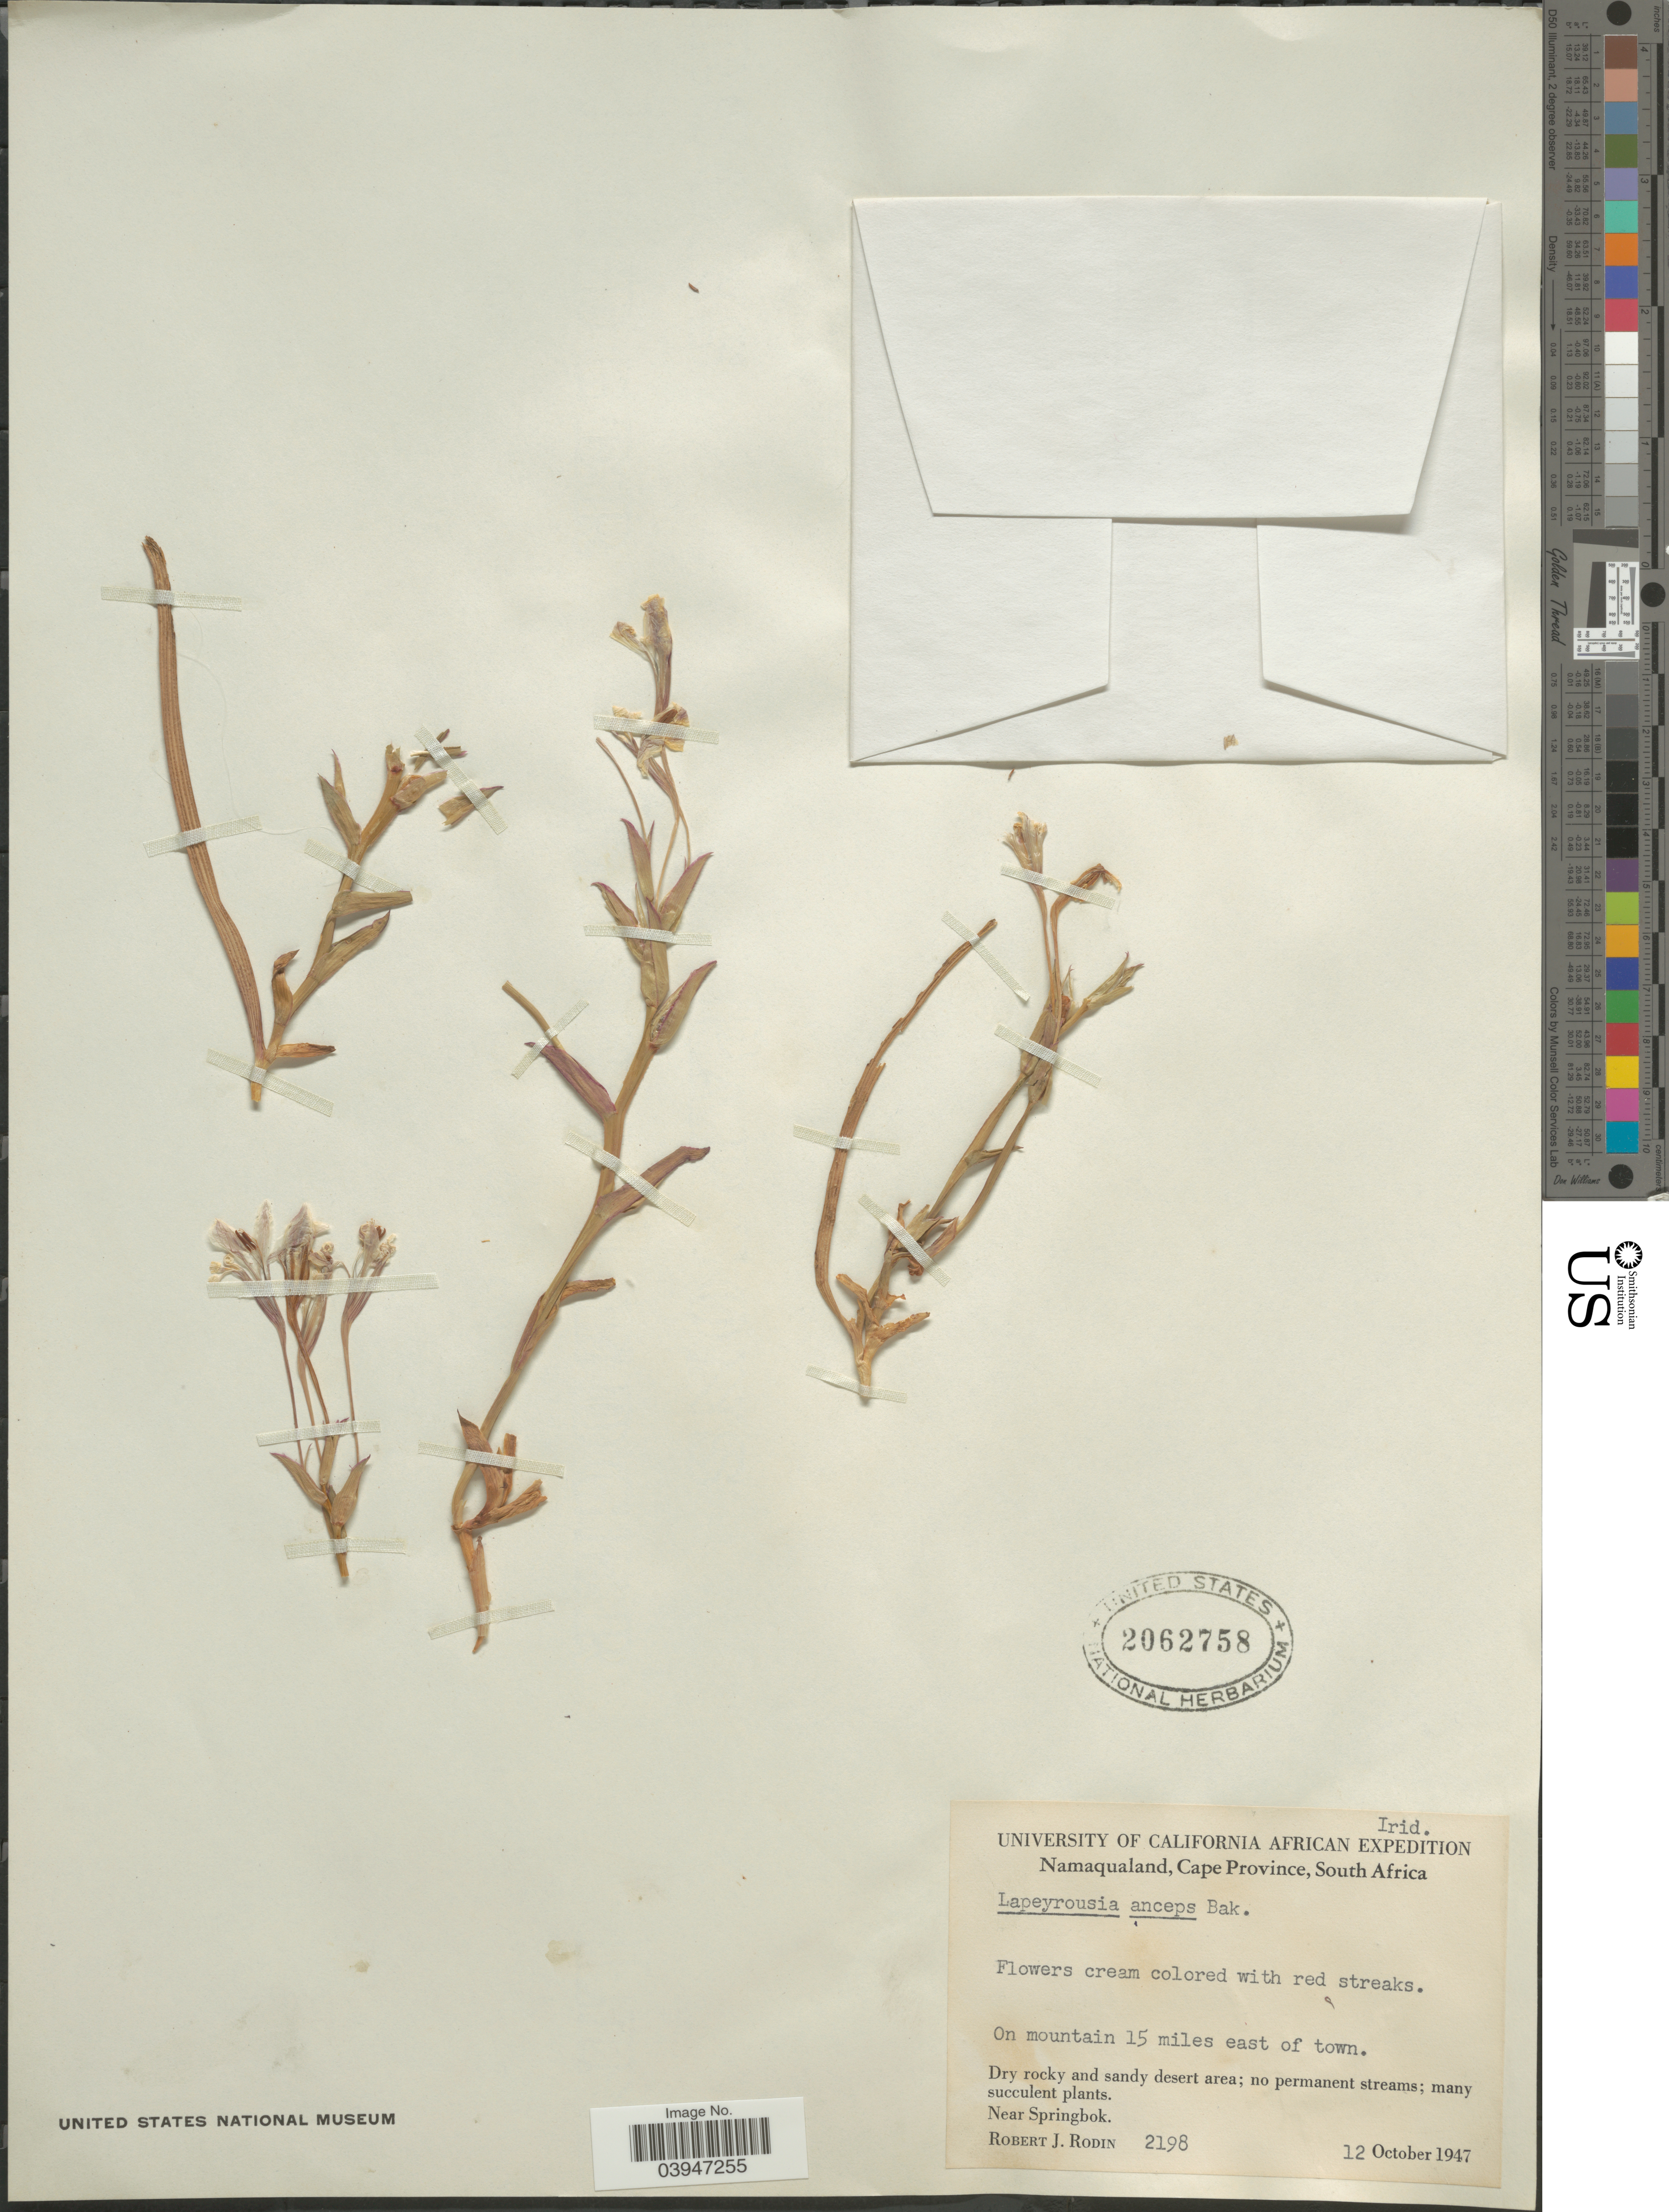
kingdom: Plantae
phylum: Tracheophyta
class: Liliopsida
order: Asparagales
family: Iridaceae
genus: Lapeirousia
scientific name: Lapeirousia sp.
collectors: R. J. Rodin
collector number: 2198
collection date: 1947-10-12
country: South Africa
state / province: Northern Cape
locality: Namaqualand. On mountain 15 miles east of town. Near Springbok.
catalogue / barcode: US 2062758